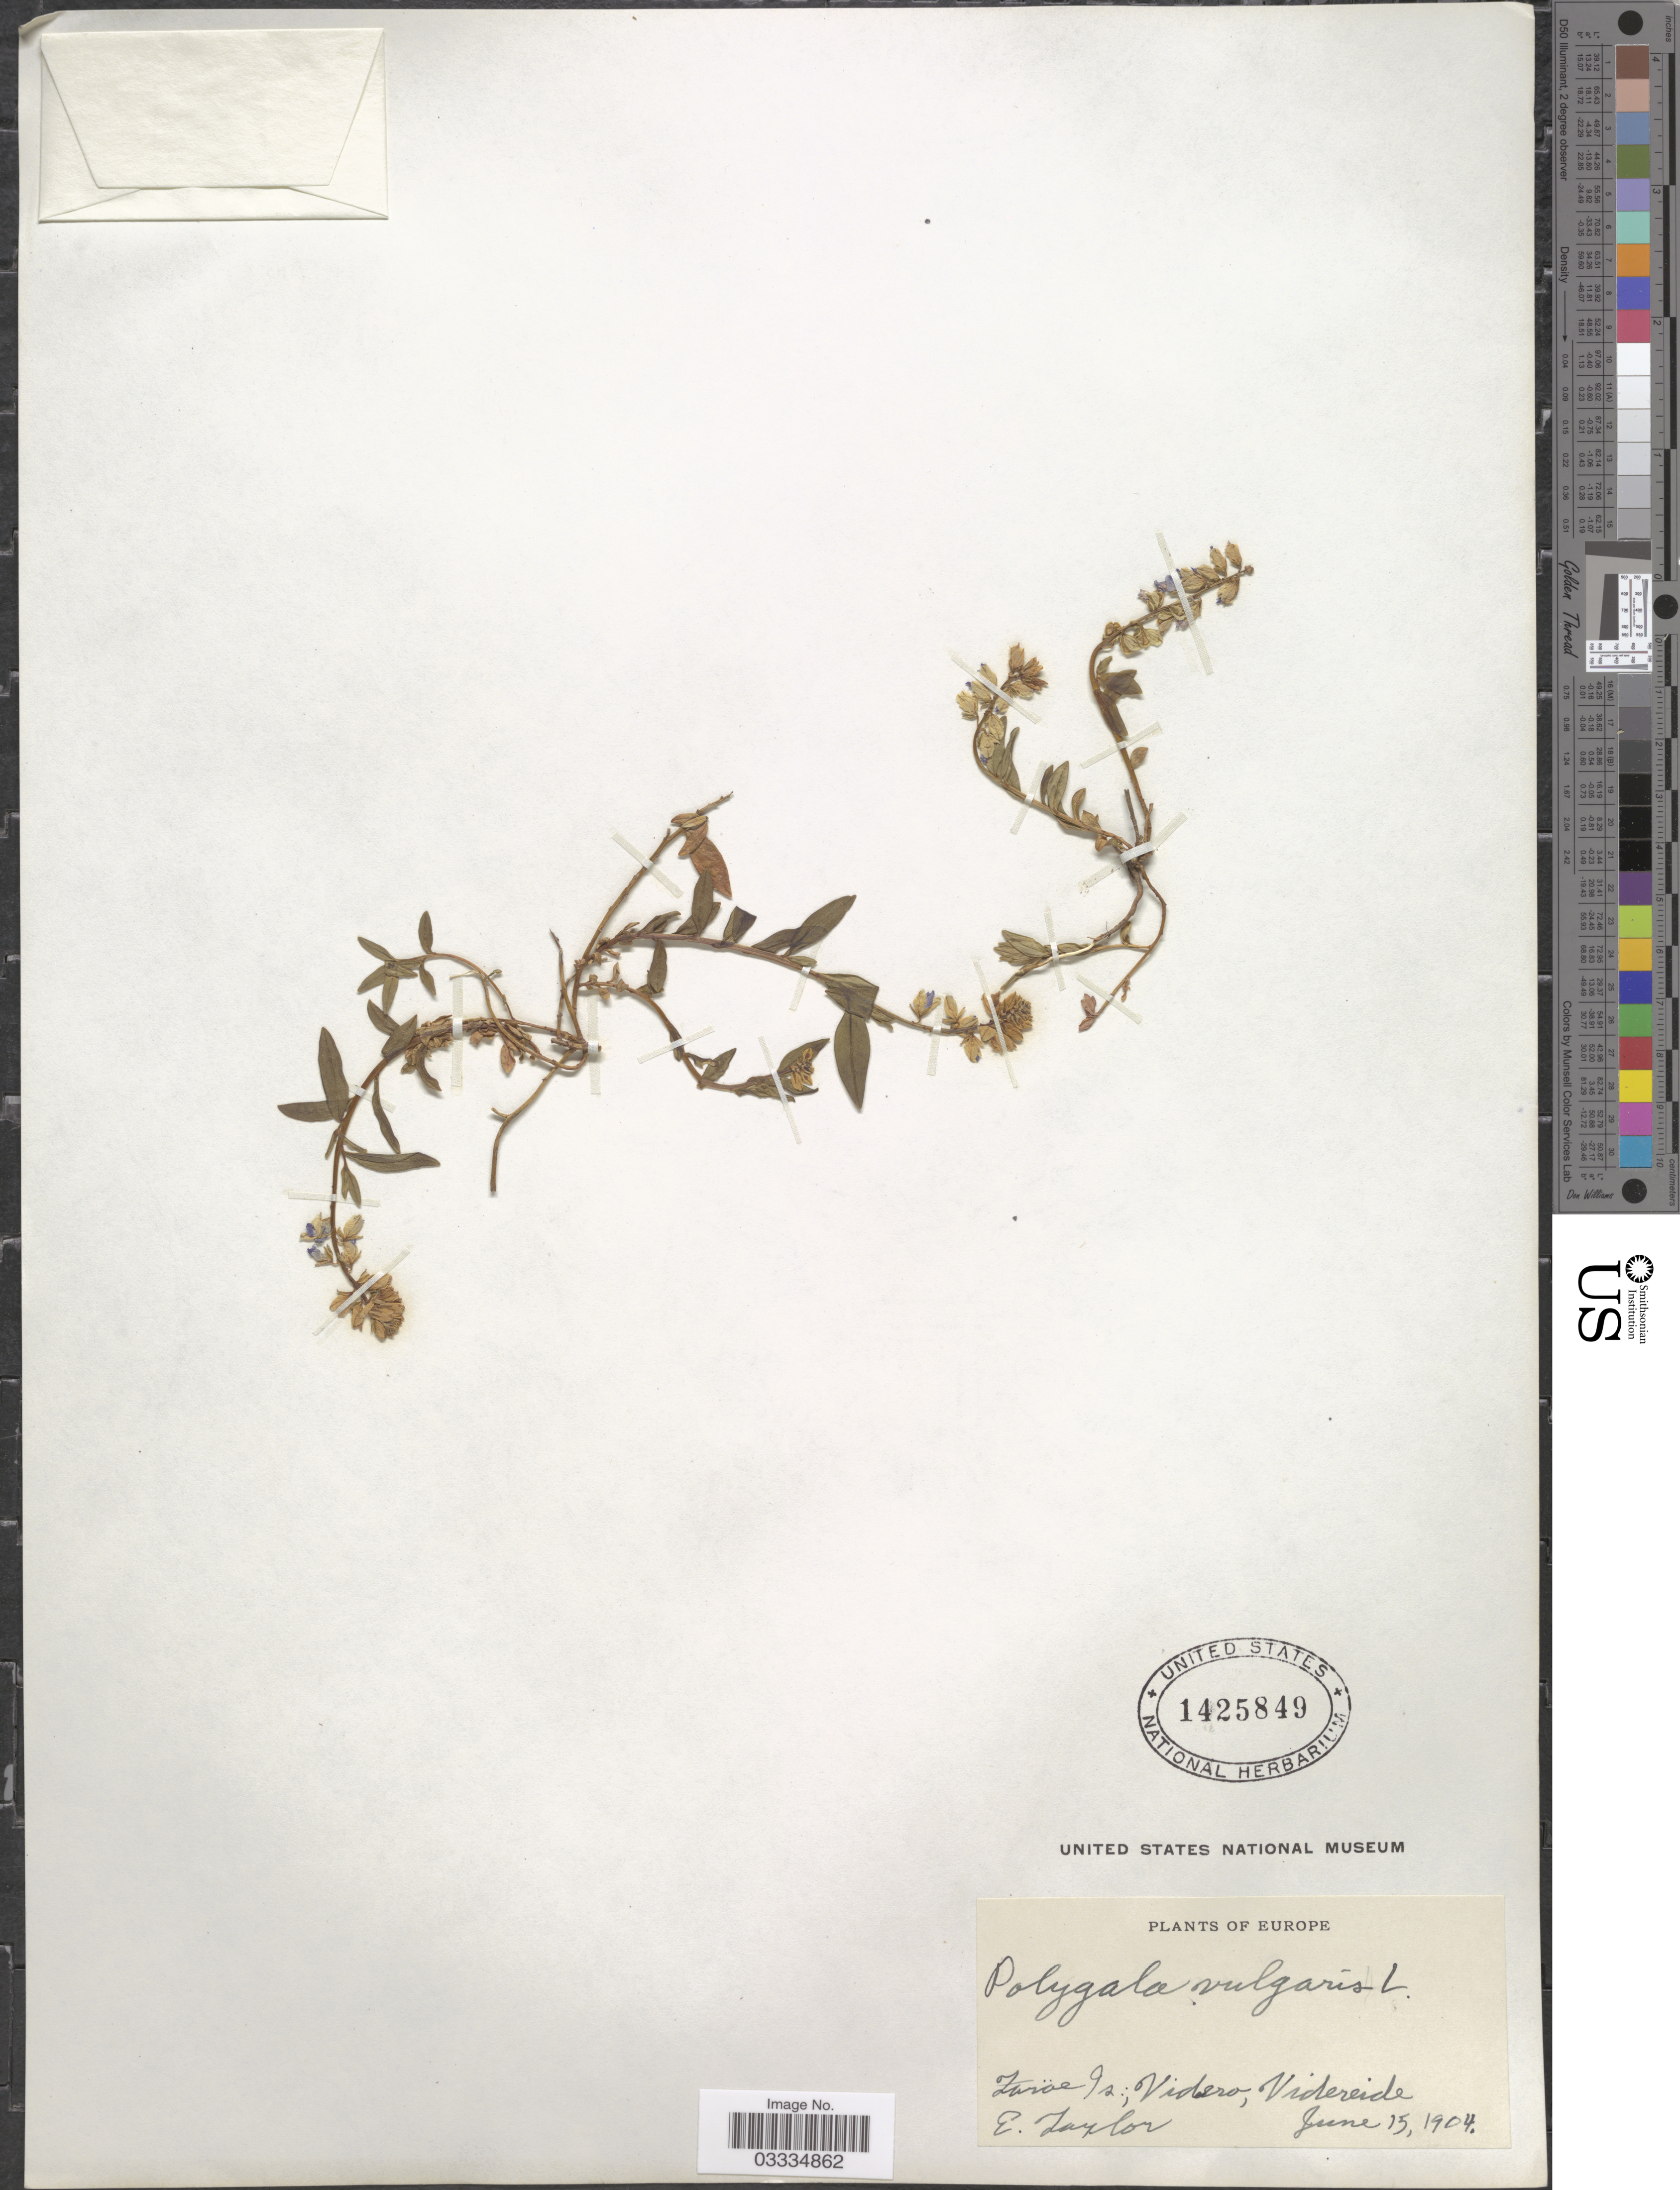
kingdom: Plantae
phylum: Tracheophyta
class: Magnoliopsida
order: Fabales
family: Polygalaceae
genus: Polygala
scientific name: Polygala vulgaris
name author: L.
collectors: E. Taylor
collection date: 1904-06-15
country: Faroe Islands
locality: Europe. Faröe Is.: Videro, Videreide.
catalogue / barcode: US 1425849